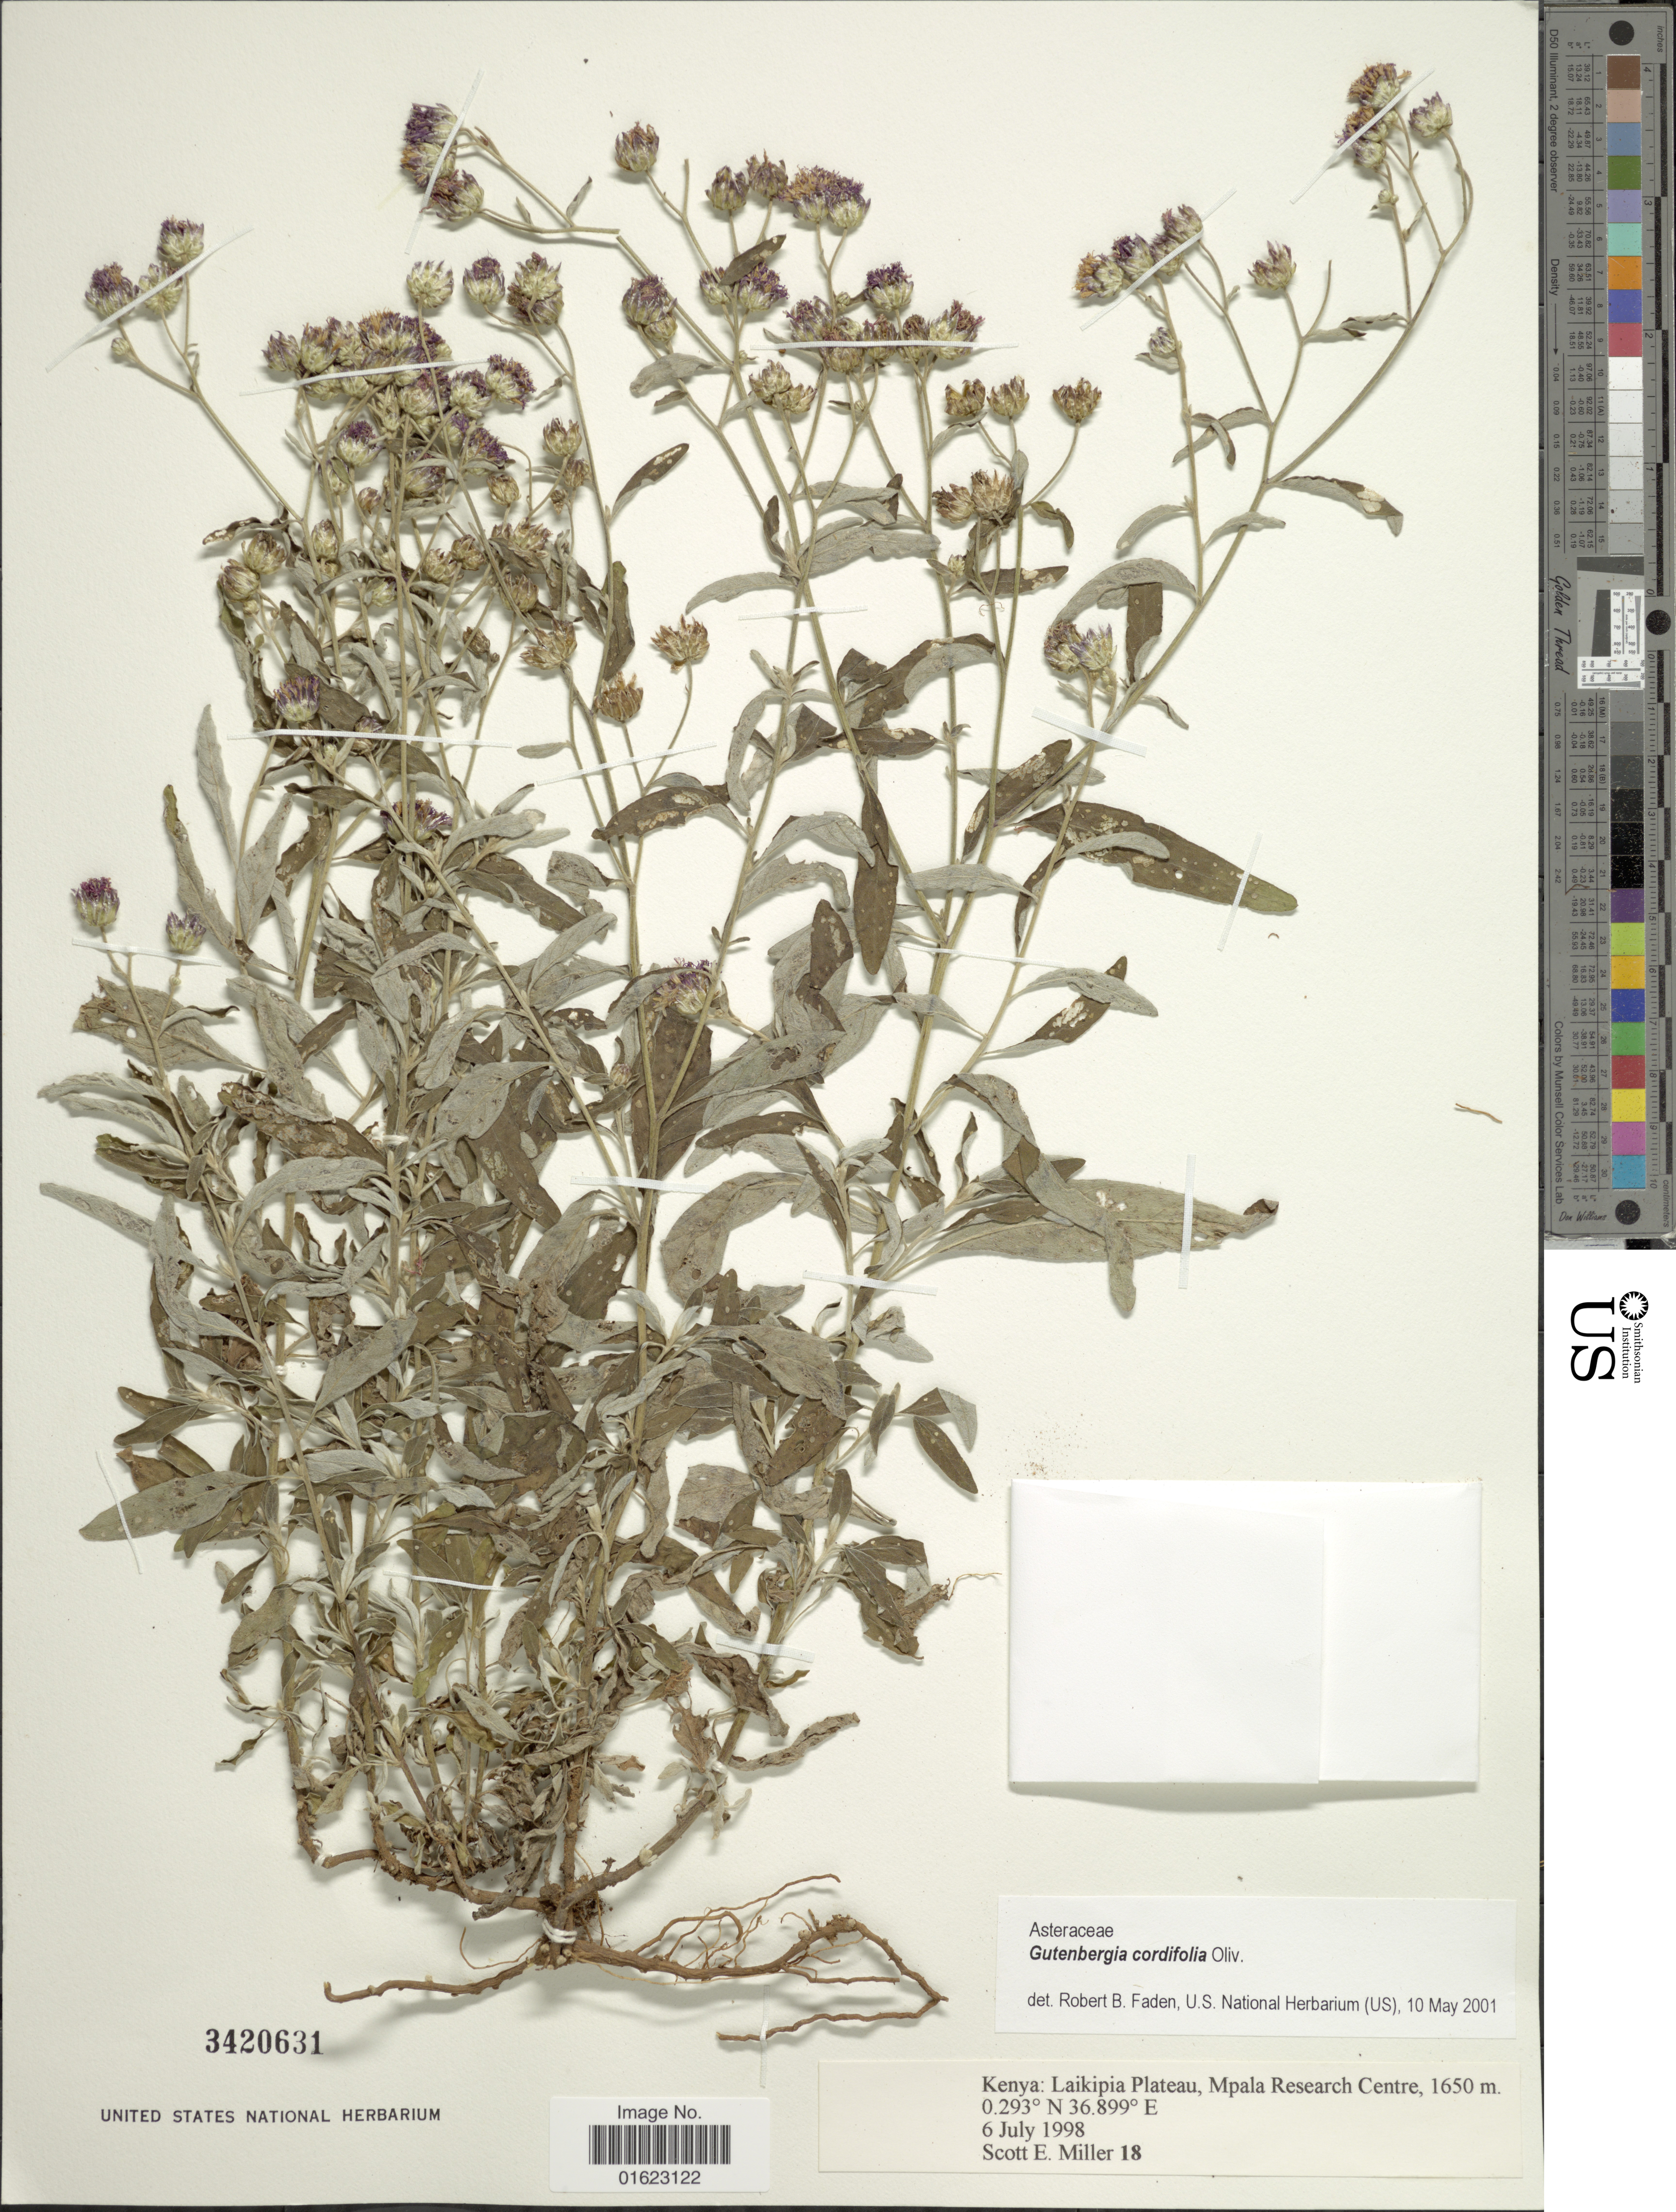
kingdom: Plantae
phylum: Tracheophyta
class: Magnoliopsida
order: Asterales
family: Asteraceae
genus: Gutenbergia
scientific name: Gutenbergia cordifolia var. cordifolia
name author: Benth. ex Oliv.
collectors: S. E. Miller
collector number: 18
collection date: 1998-07-06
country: Kenya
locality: Kenya: Laikipia Plateau, Mpala Research Centre.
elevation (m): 1650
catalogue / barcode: US 3420631